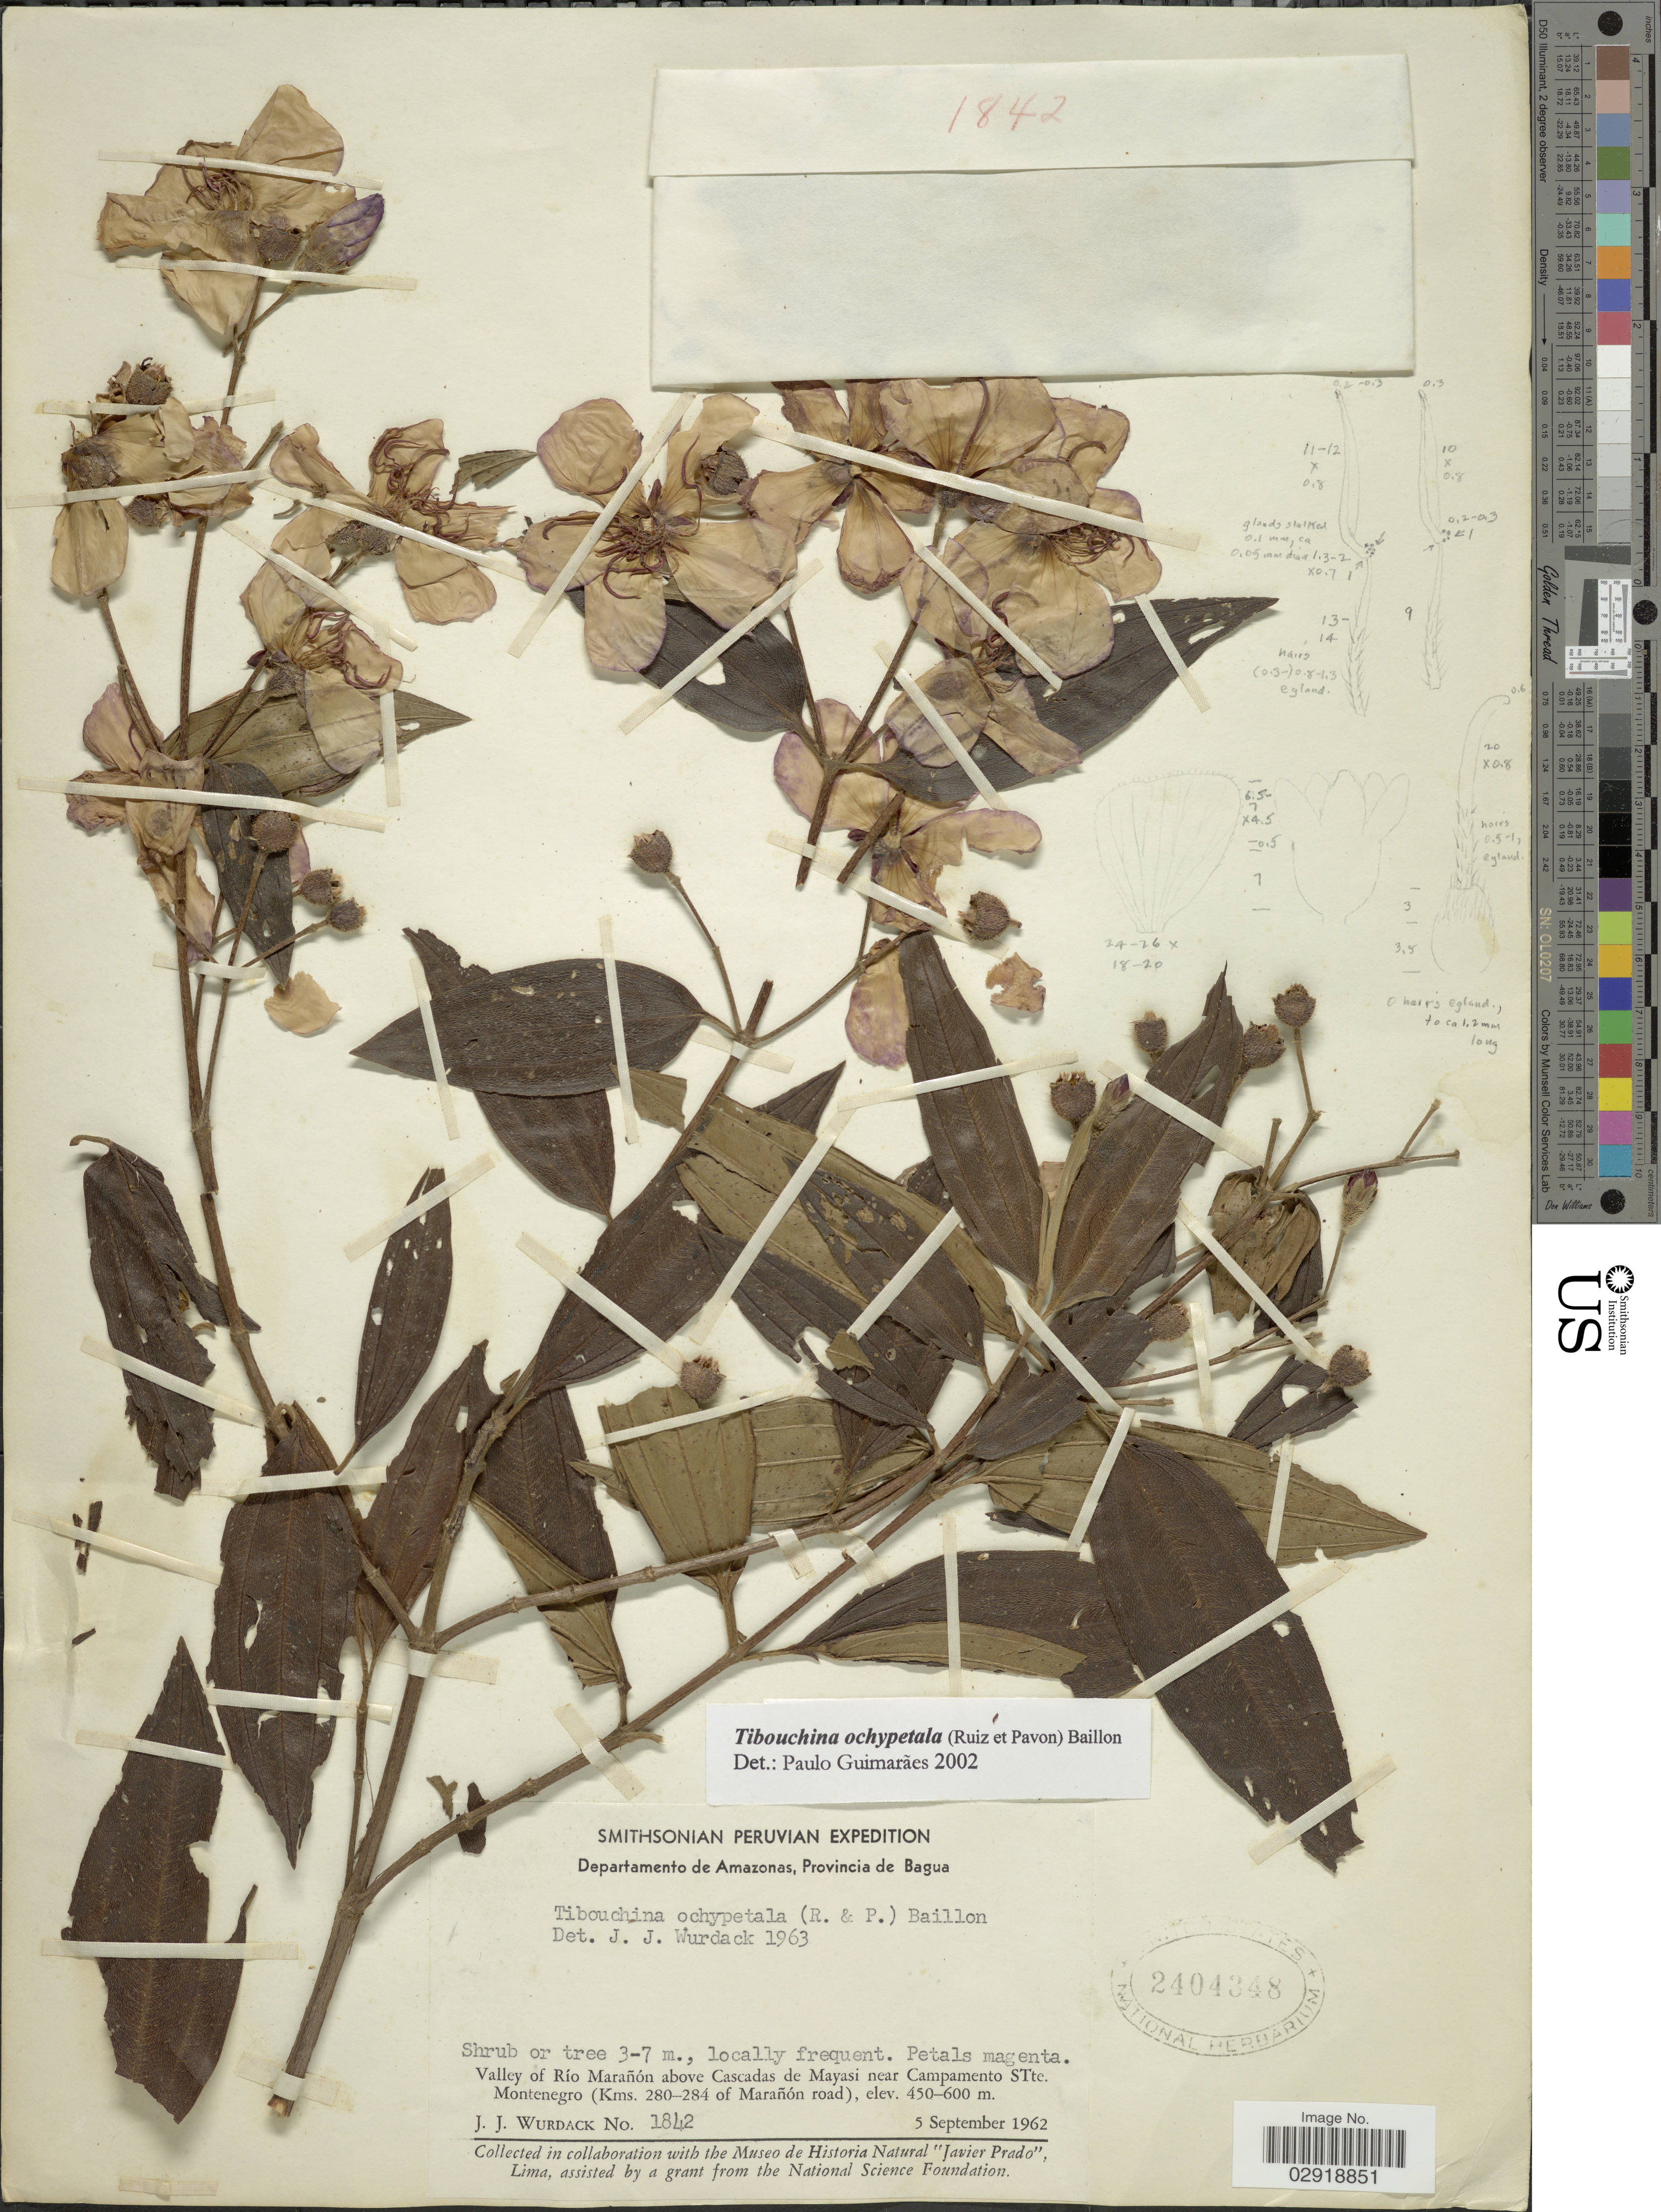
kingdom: Plantae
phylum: Tracheophyta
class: Magnoliopsida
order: Myrtales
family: Melastomataceae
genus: Pleroma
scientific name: Pleroma ochypetalum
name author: (Ruiz & Pav.) D. Don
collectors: J. J. Wurdack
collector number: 1842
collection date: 1962-09-05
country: Peru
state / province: Amazonas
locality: Departamento de Amazonas, Provincia de Bagua. Valley of Río Marañón above Cascadas de Mayasi near Campamento STte. Montenegro (Kms. 280-284 of Marañón road).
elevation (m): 450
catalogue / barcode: US 2404348